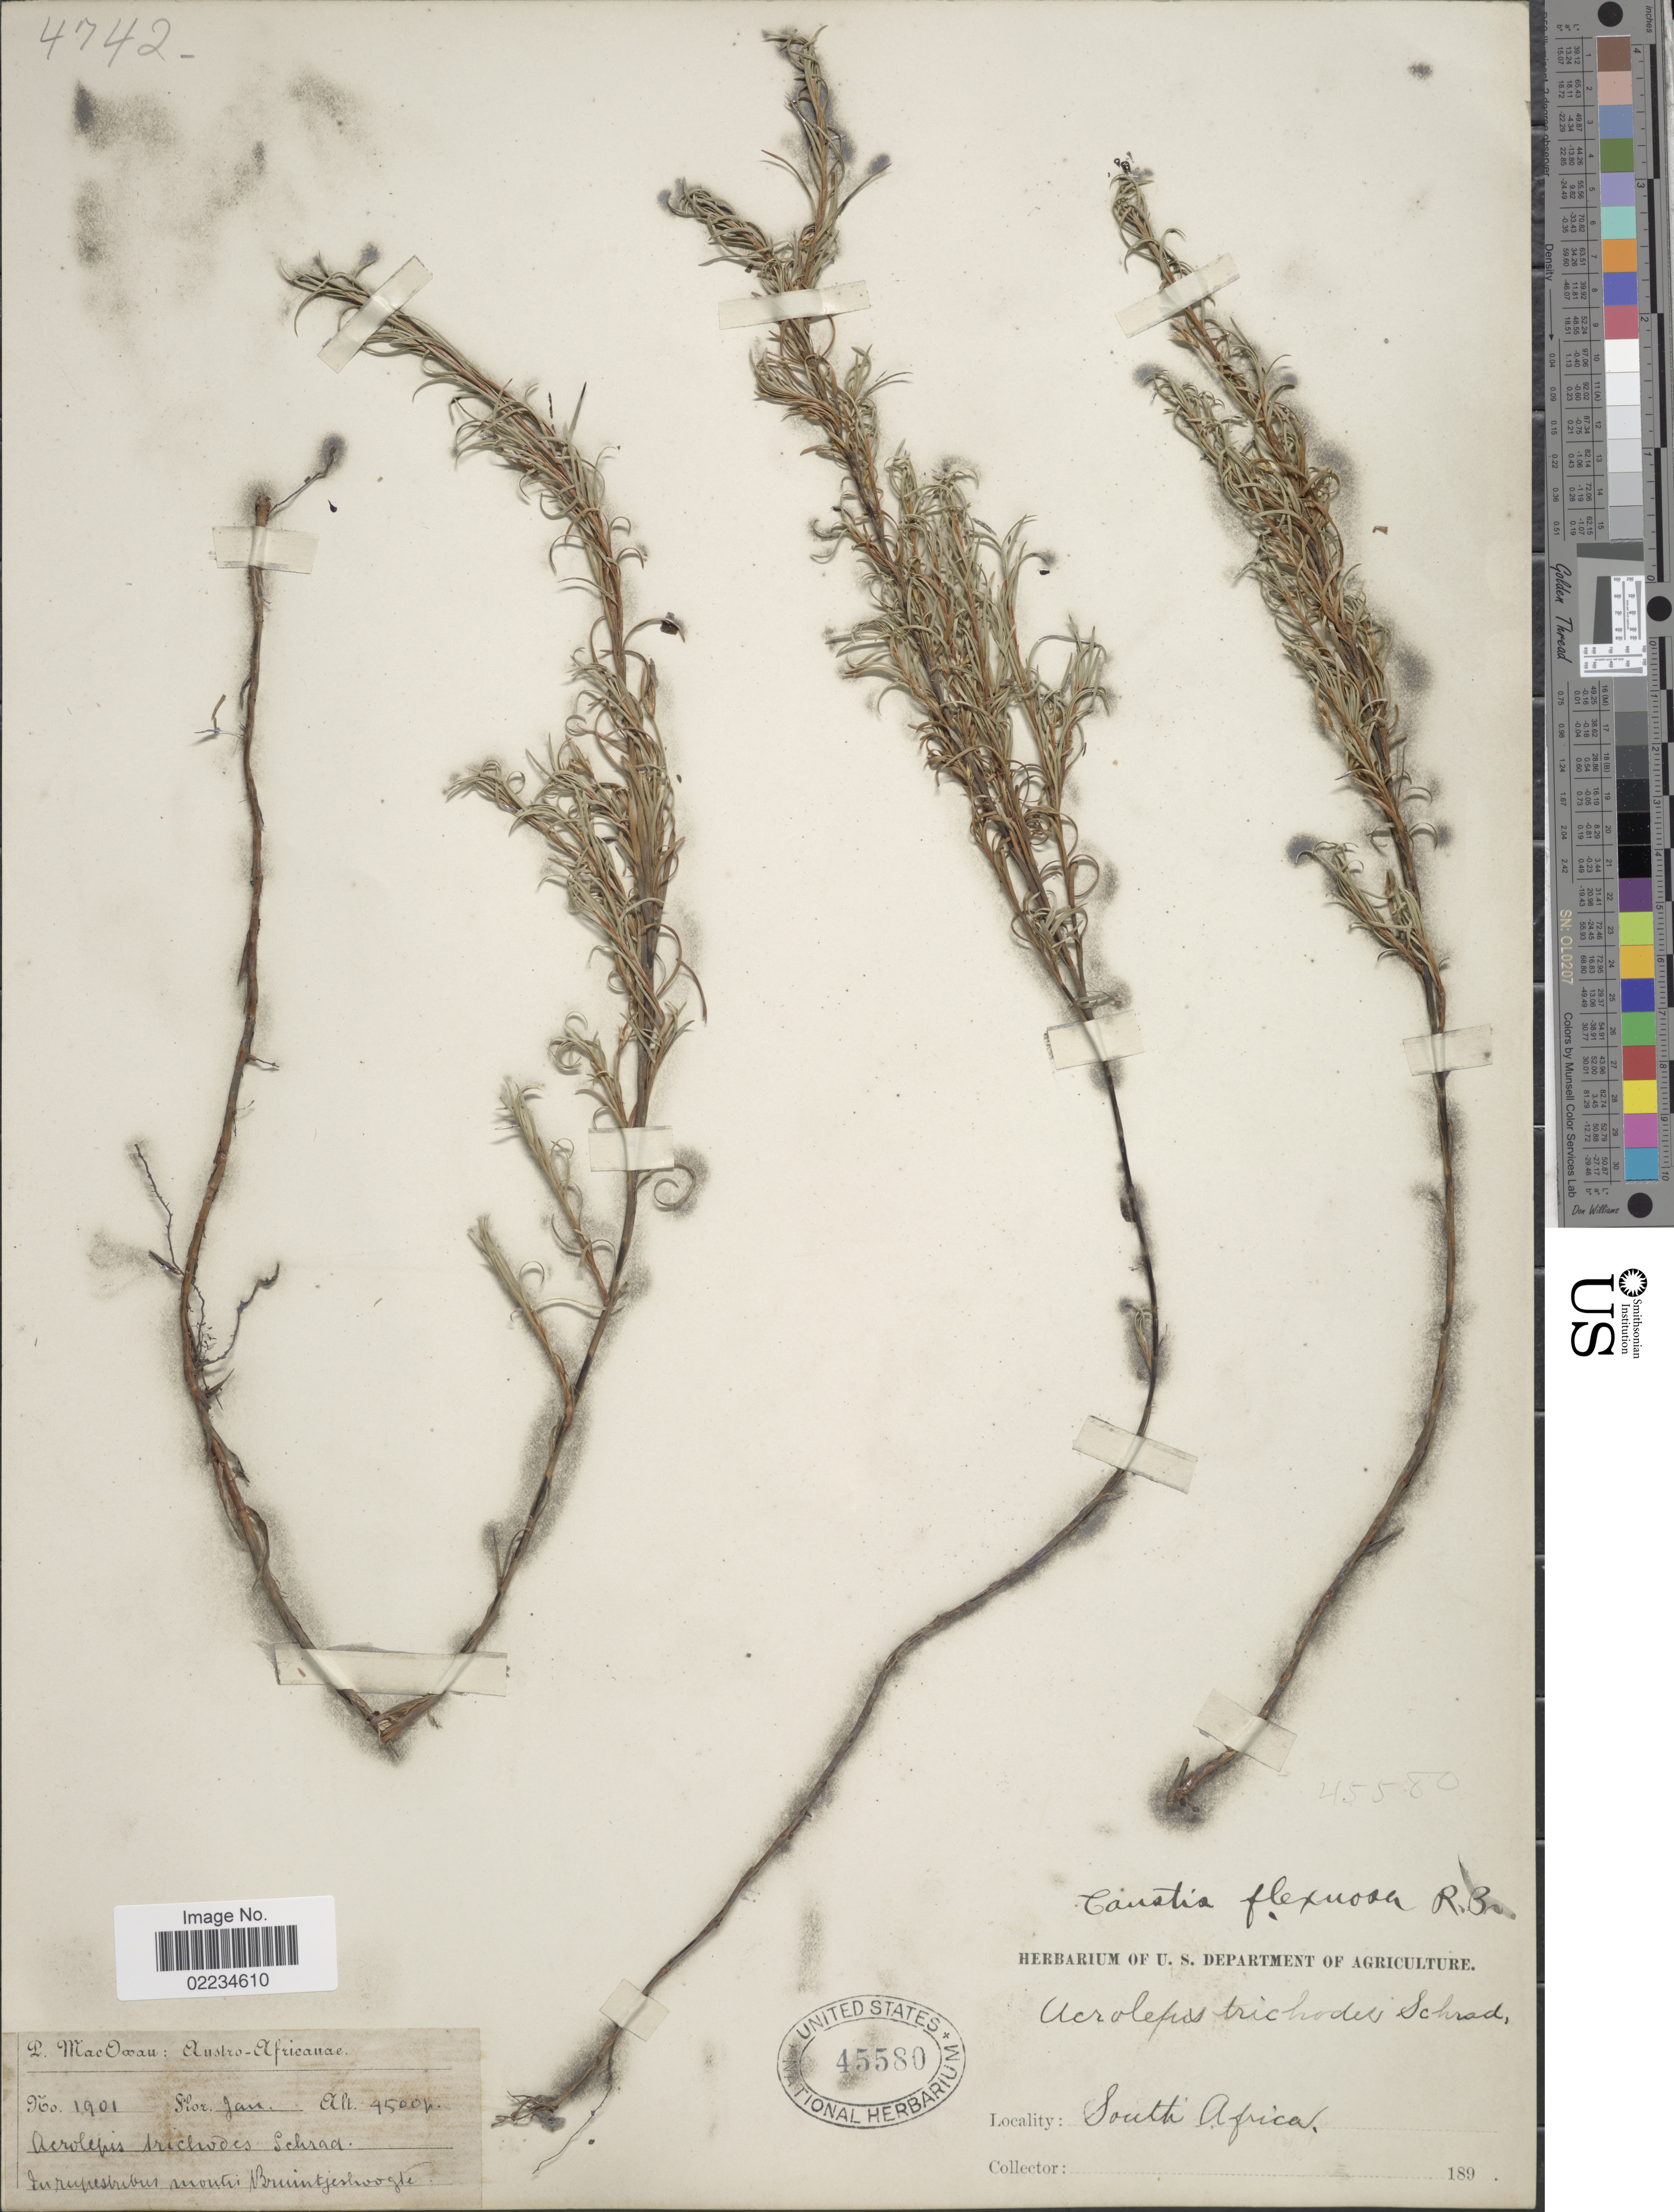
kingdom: Plantae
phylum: Tracheophyta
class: Liliopsida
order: Poales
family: Cyperaceae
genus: Ficinia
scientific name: Ficinia ramosissima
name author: Kunth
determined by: Strong, Mark T., (BOT), Smithsonian Institution - National Museum of Natural History (UNITED STATES)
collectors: P. MacOwan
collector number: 1901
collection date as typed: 189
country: South Africa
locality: In rupestribus montis Bruintjeshoogte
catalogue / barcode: US 45580